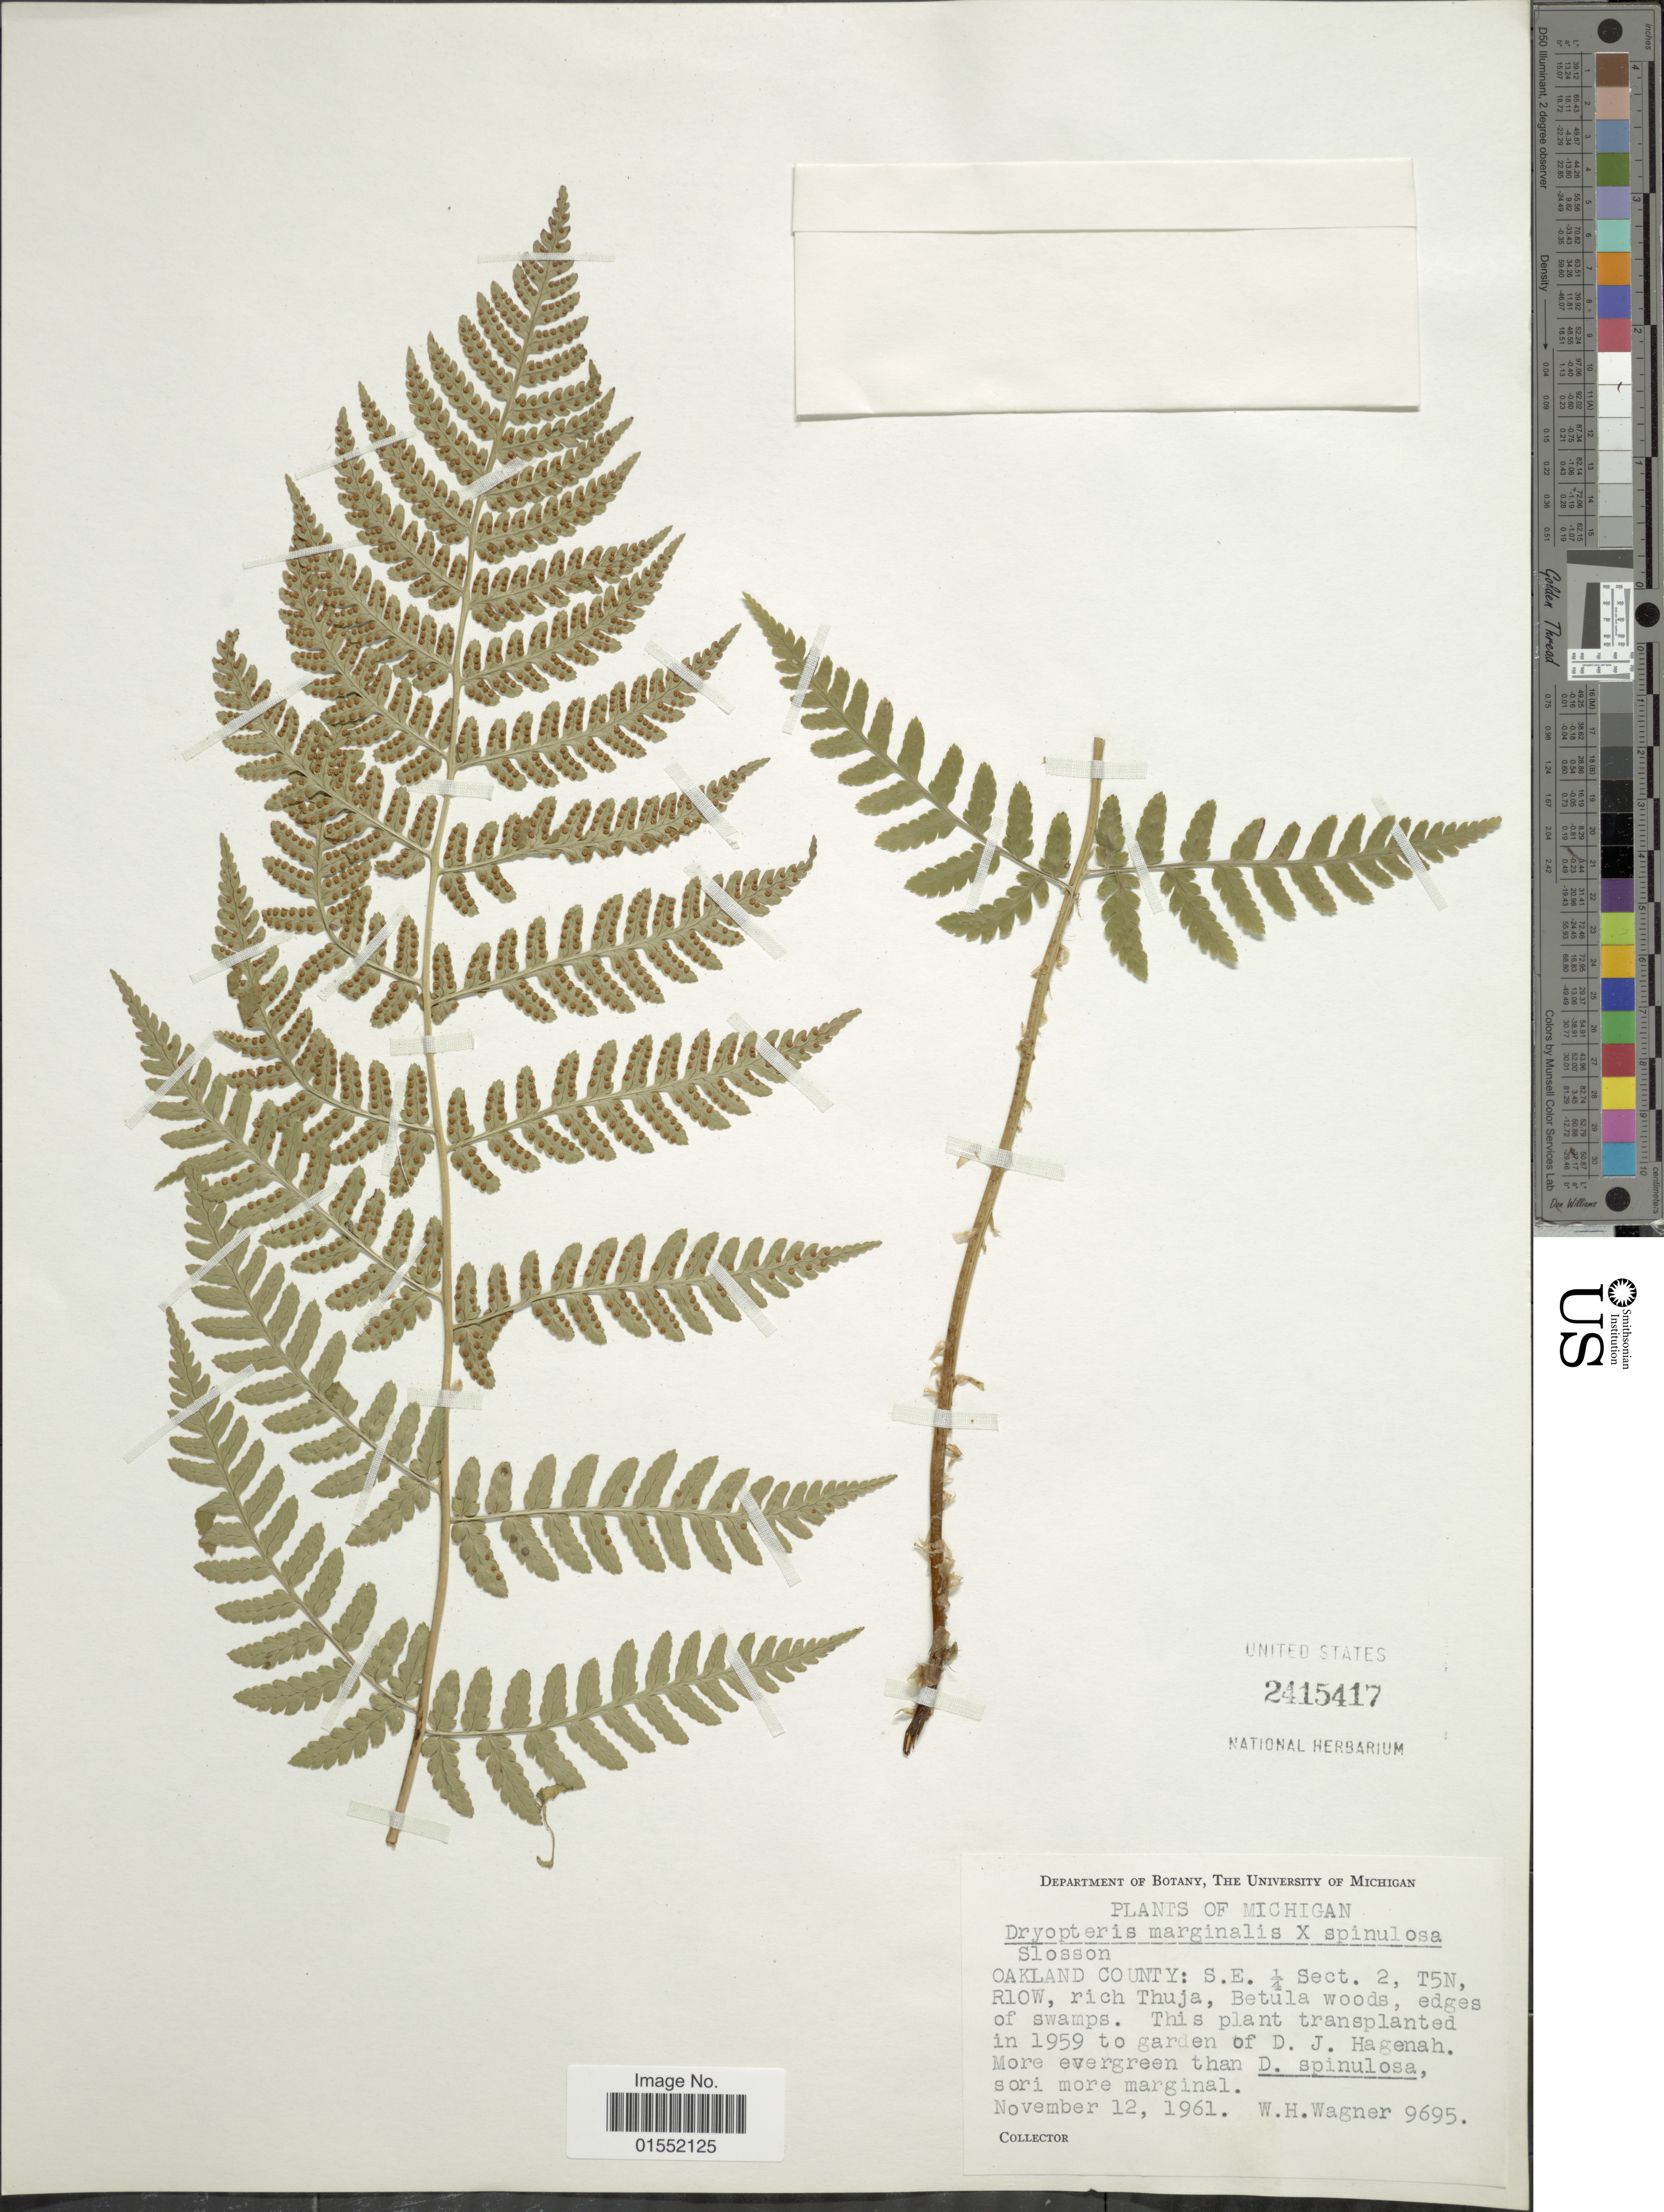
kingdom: Plantae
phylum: Tracheophyta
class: Polypodiopsida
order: Polypodiales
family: Dryopteridaceae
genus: Dryopteris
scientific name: Dryopteris marginalis x D. spinulosa (O.F. Muell.) Watt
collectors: W. H. Wagner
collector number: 9695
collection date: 1961-11-12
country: United States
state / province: Michigan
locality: Oakland County: S.E. ¼ Sect. 2, T5N, R10W, rich Thuja, Betula woods, edges of swamps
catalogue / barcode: US 2415417